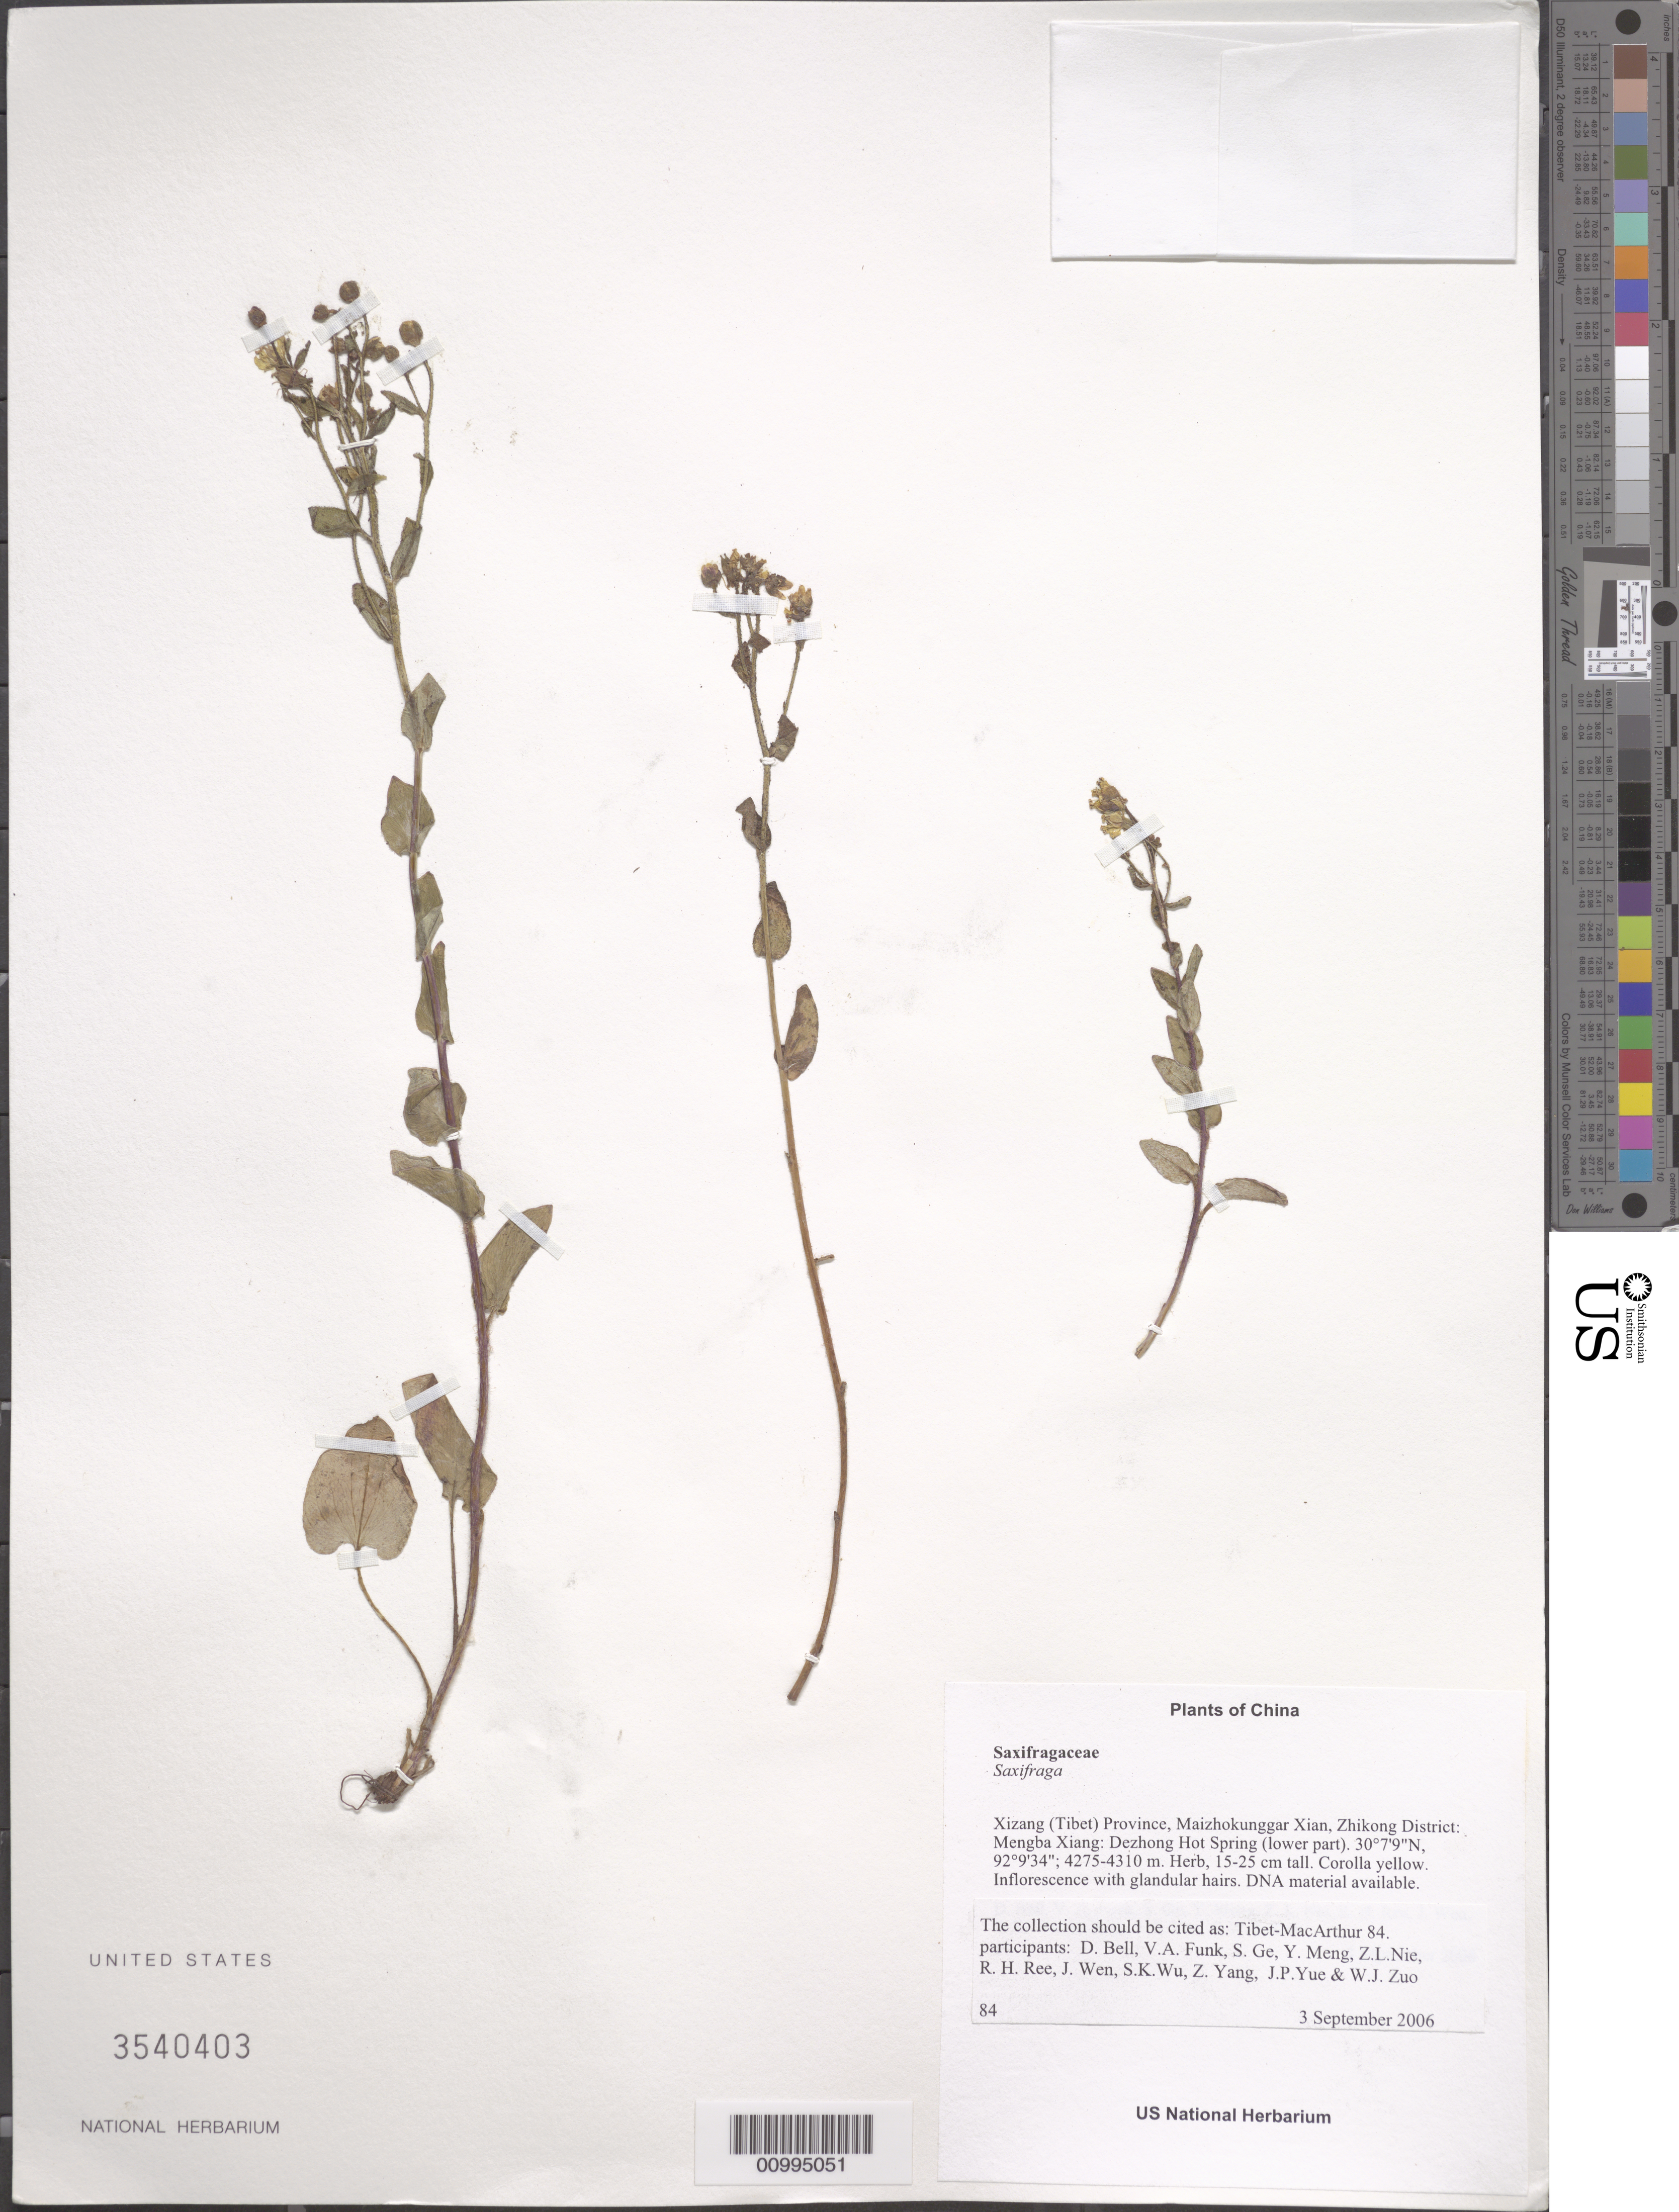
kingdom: Plantae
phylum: Tracheophyta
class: Magnoliopsida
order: Saxifragales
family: Saxifragaceae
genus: Saxifraga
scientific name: Saxifraga sp.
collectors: Tibet-MacArthur, D. A. Bell, V. Funk, S. Ge, Y. Meng, Z. Nie, R. Ree, J. Wen, S. K. Wu, Z. Yang, J. Yue & W. Zuo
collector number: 84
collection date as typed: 03 Sep 2006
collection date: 2006-09-03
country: China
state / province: Xizang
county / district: Maizhokunggar Xian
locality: Zhikong District: Mengba Xiang:Dezhong Hot Spring (lower part).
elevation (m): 4275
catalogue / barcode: US 3540403